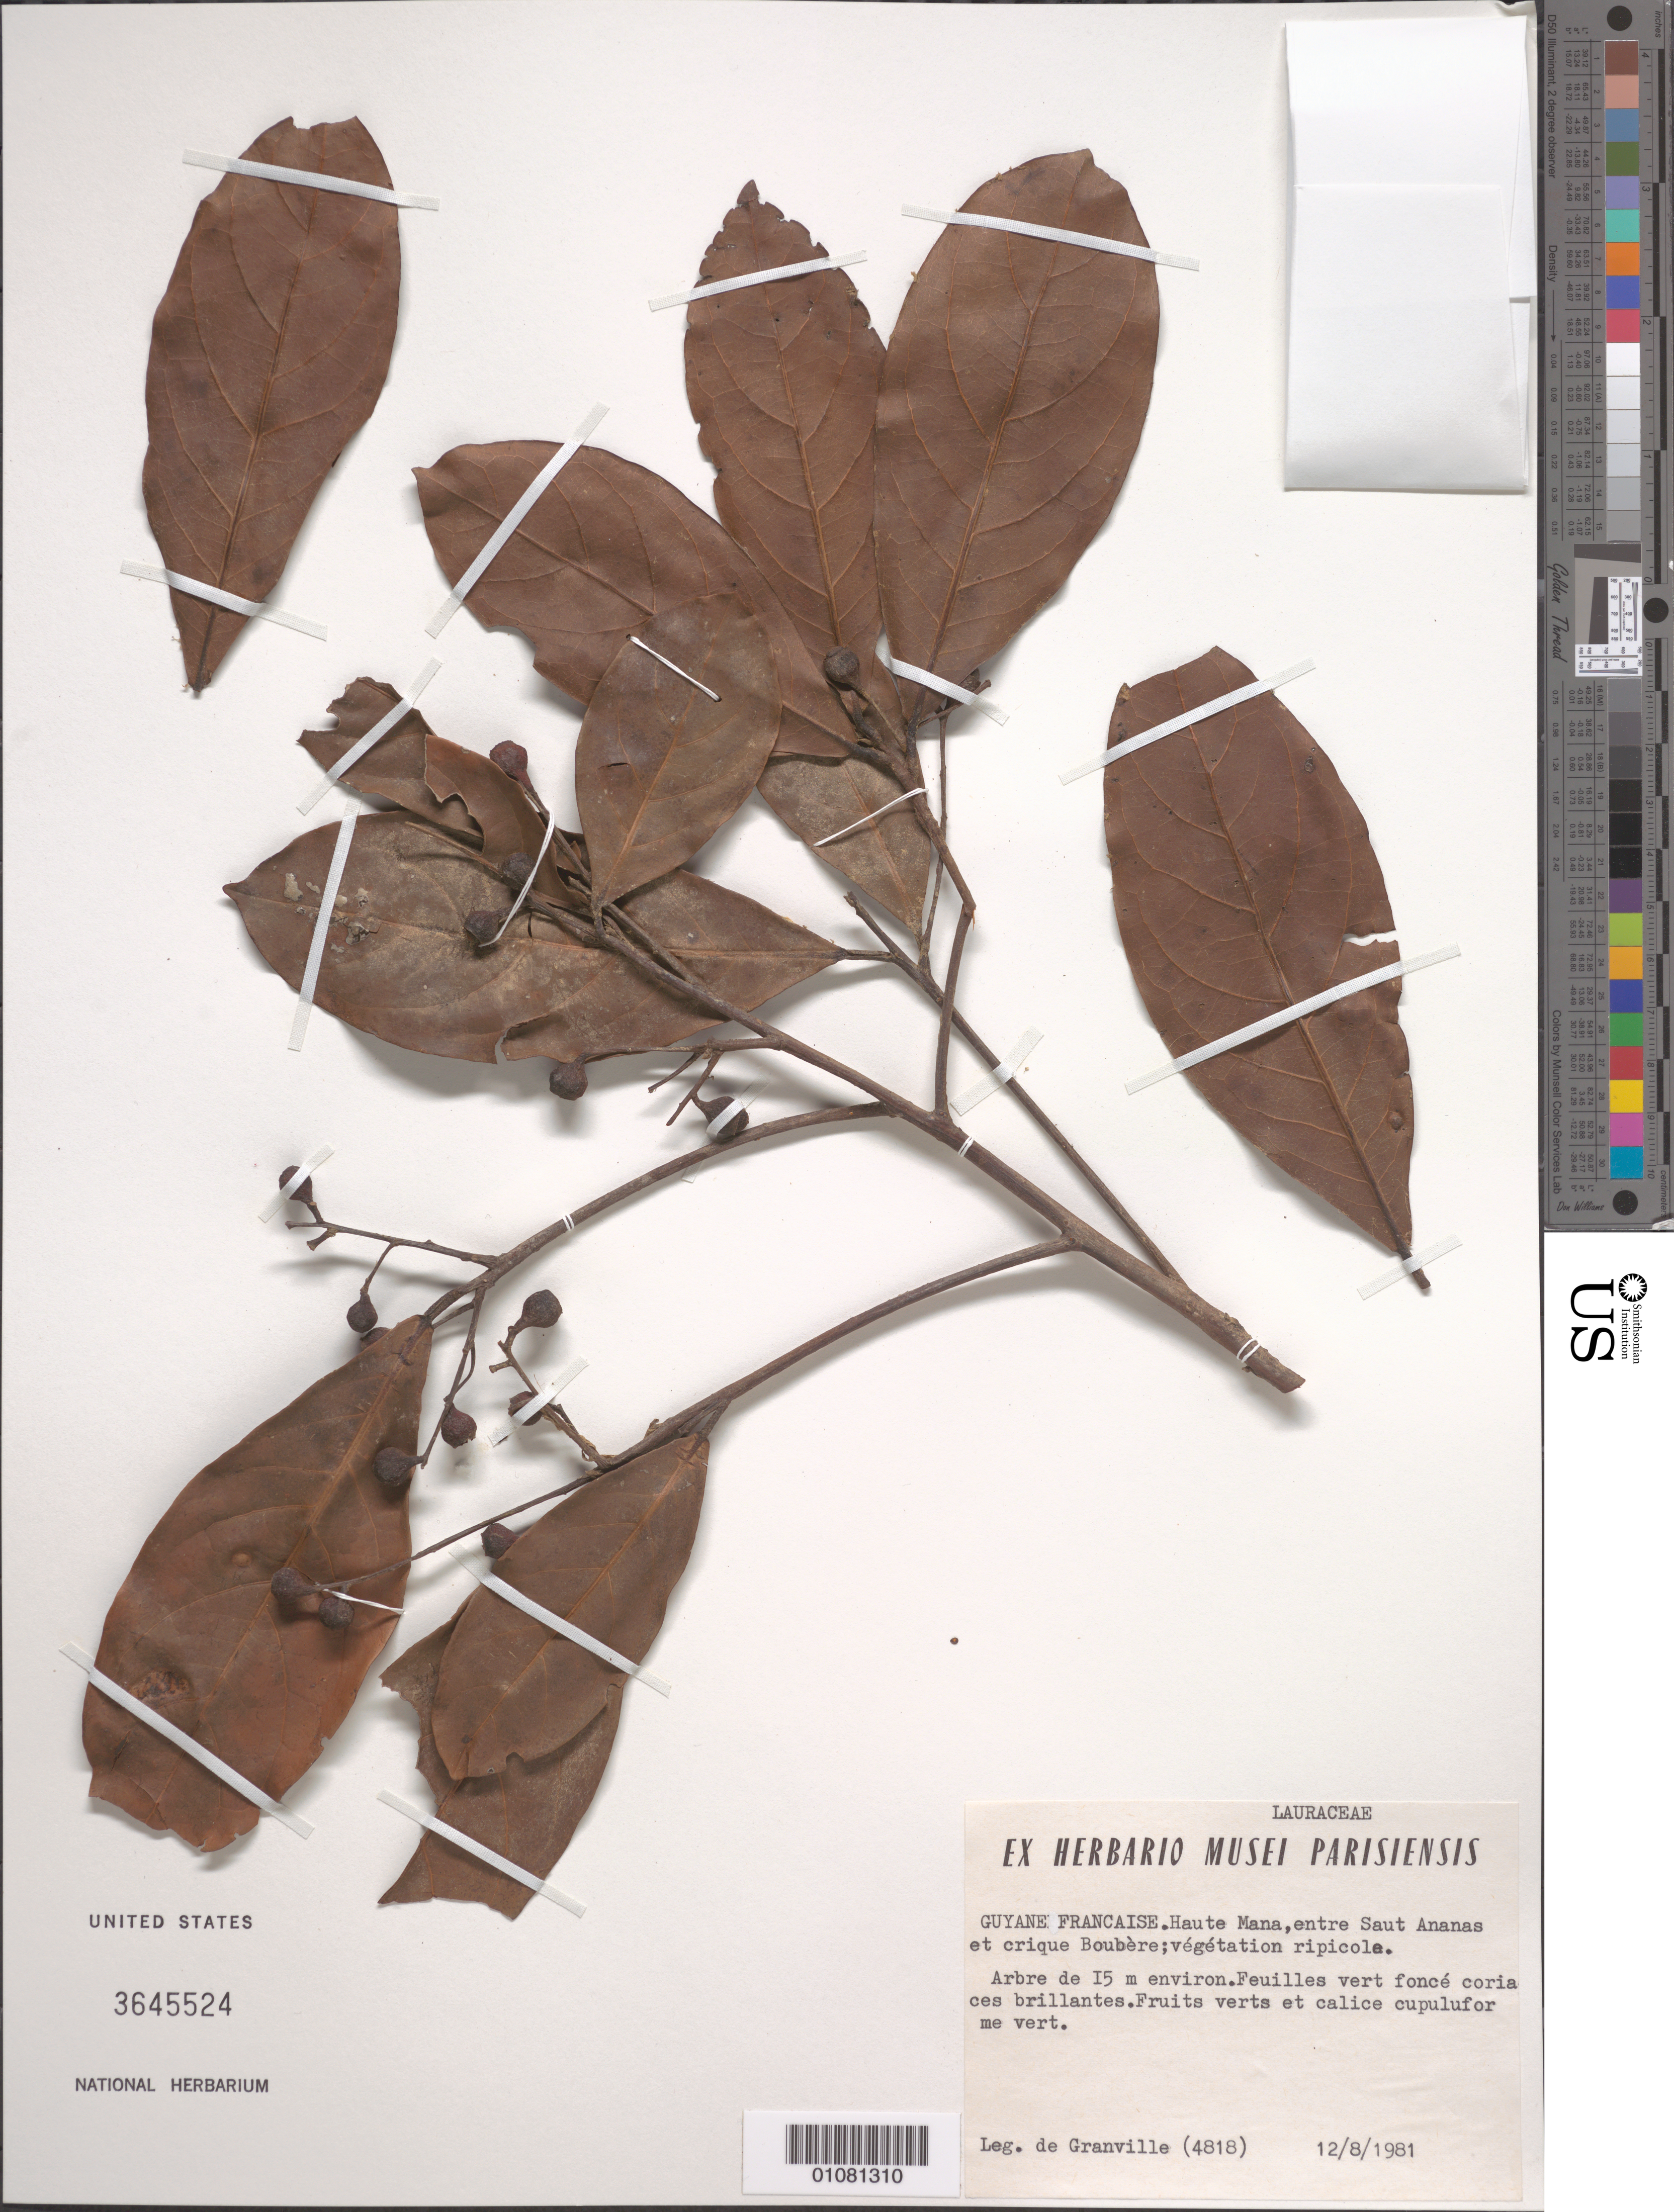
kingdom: Plantae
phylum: Tracheophyta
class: Magnoliopsida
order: Laurales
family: Lauraceae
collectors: J.-J. de Granville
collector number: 4818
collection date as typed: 12-Aug-81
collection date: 1981-08-12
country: French Guiana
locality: Haute Mana, entre Saut Ananas et crique Boubère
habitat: Vegetation ripicole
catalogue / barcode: US 3645524